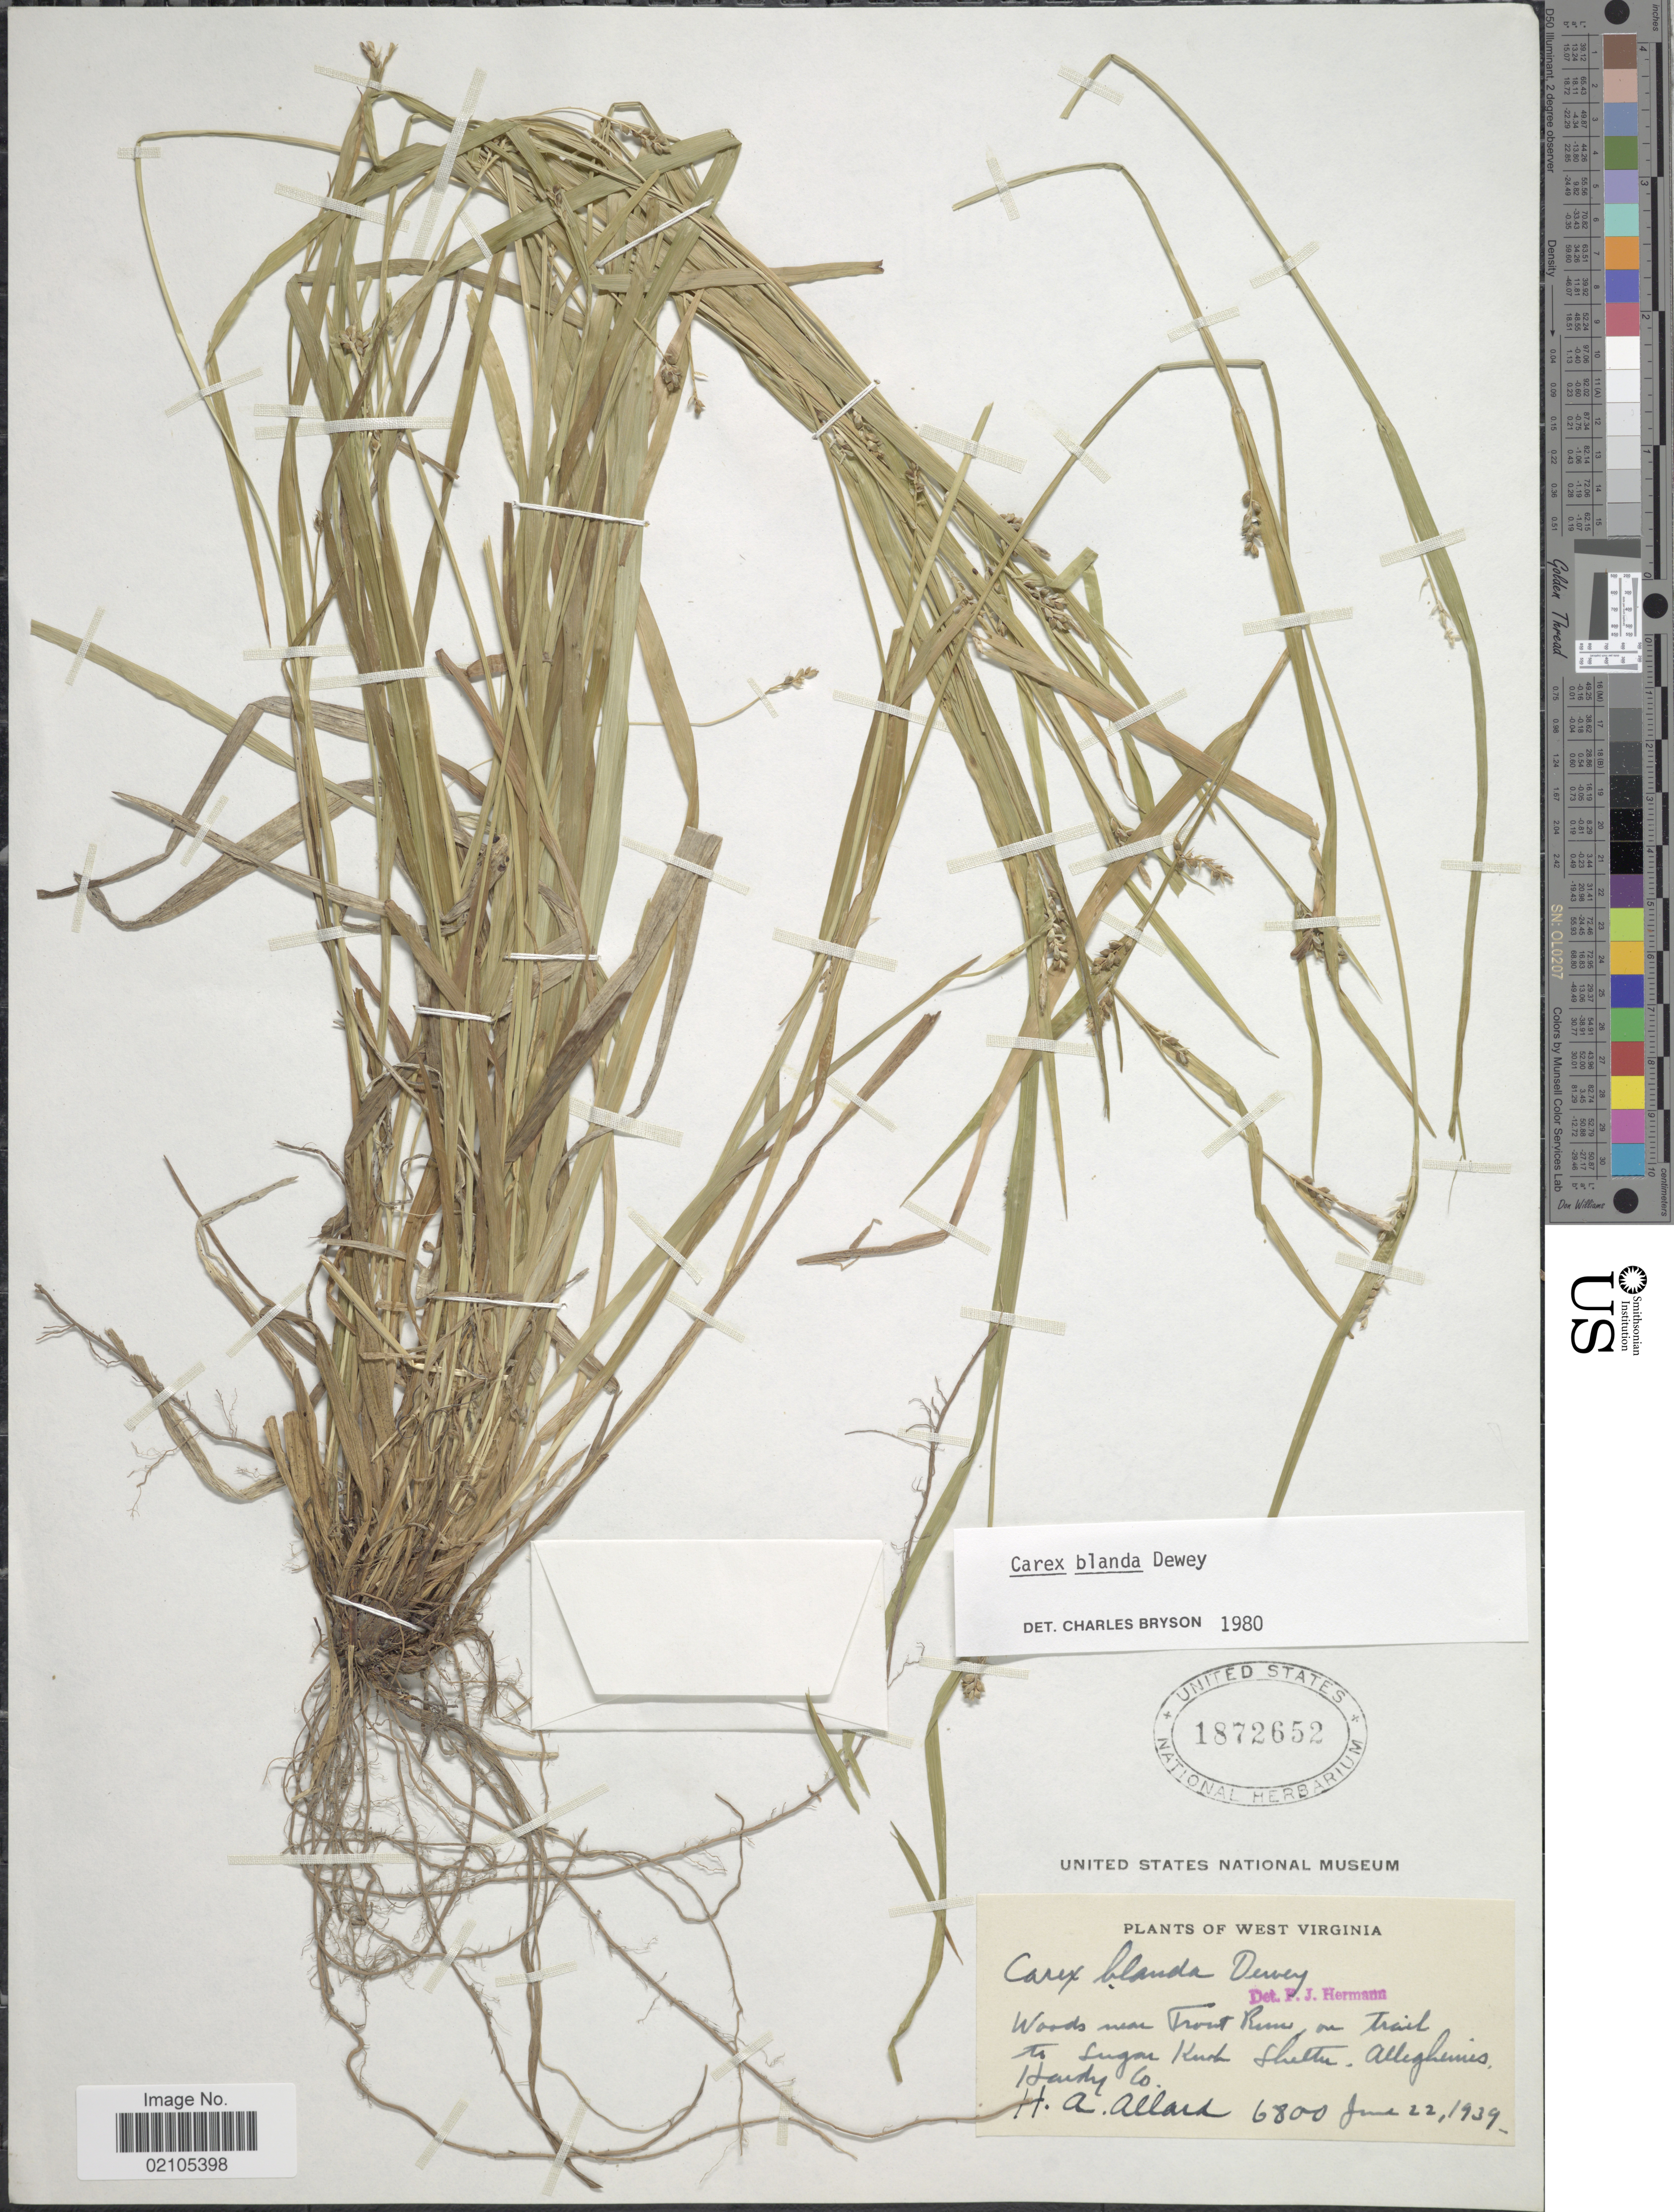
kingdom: Plantae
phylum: Tracheophyta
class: Liliopsida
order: Poales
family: Cyperaceae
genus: Carex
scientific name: Carex blanda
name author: Dewey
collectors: H. A. Allard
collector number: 6800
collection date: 1939-06-22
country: United States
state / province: West Virginia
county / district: Hardy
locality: Woods near Trout Run on Trail to Sugar Knob Shelter. Alleghenies, Hardy Co.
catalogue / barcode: US 1872652